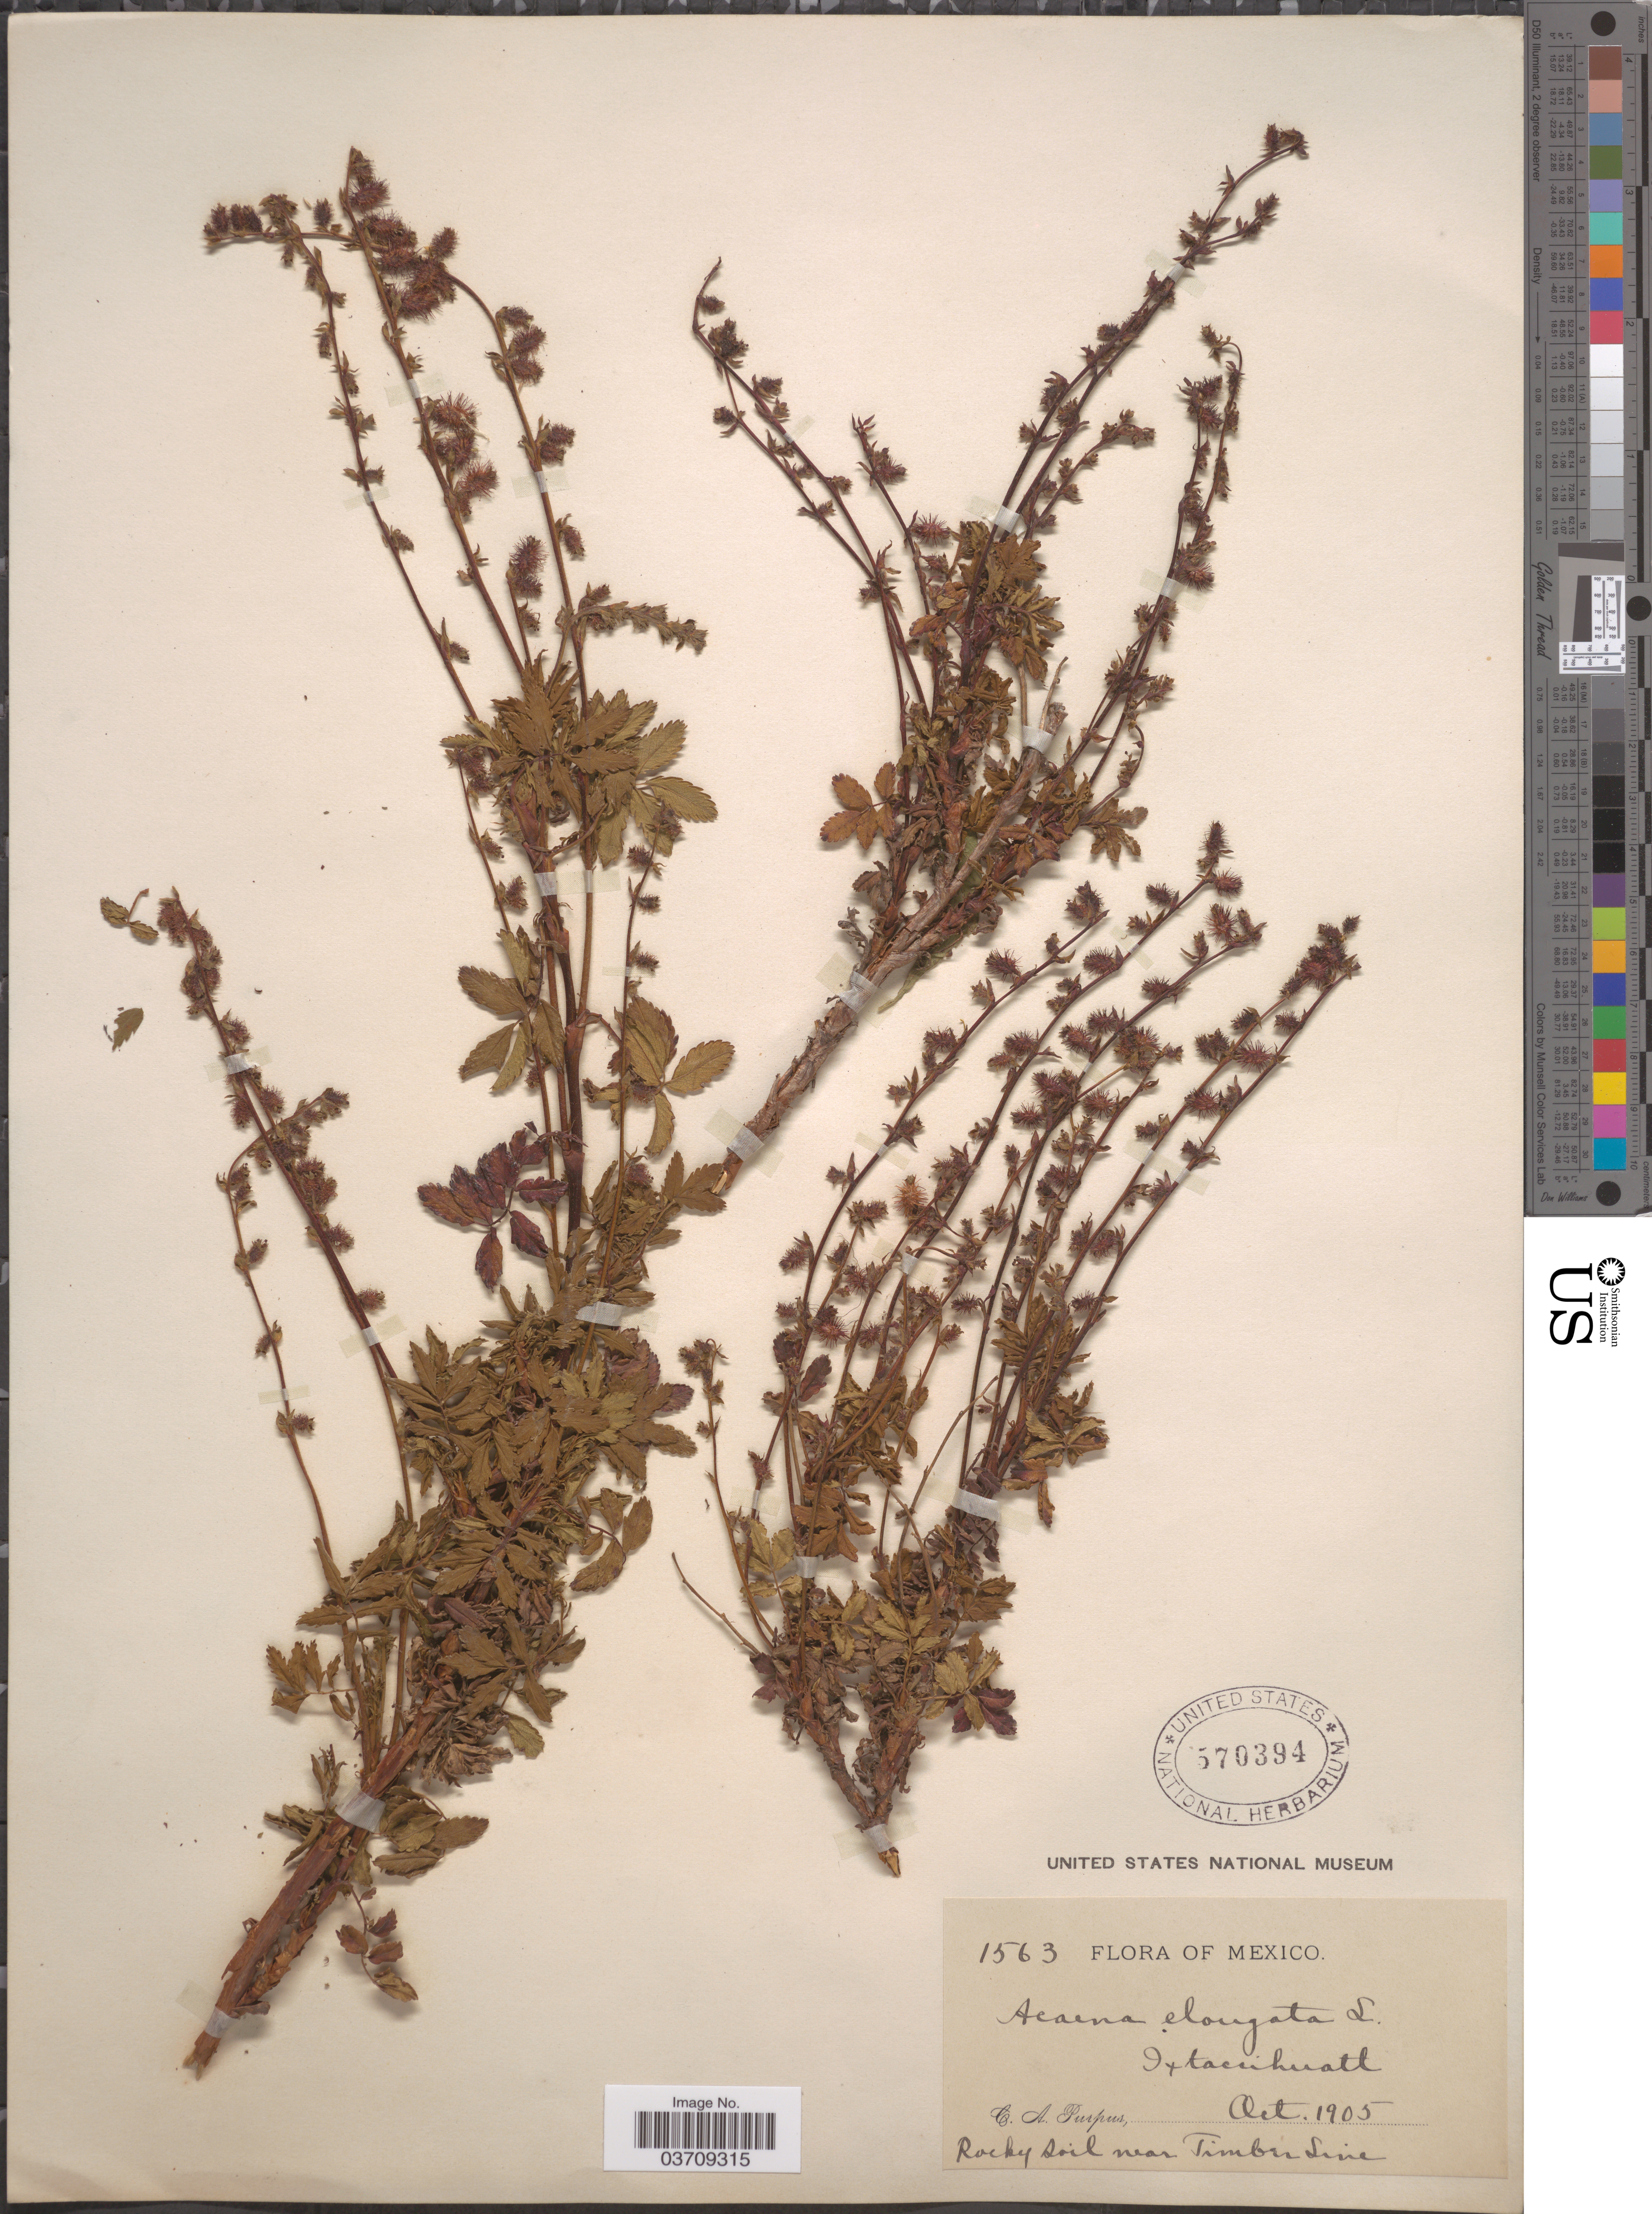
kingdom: Plantae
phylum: Tracheophyta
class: Magnoliopsida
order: Rosales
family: Rosaceae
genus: Acaena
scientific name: Acaena elongata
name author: L.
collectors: C. A. Purpus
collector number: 1563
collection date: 1905-10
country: Mexico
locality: Ixtaccihuatl. Near Timber Line.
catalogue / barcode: US 570394